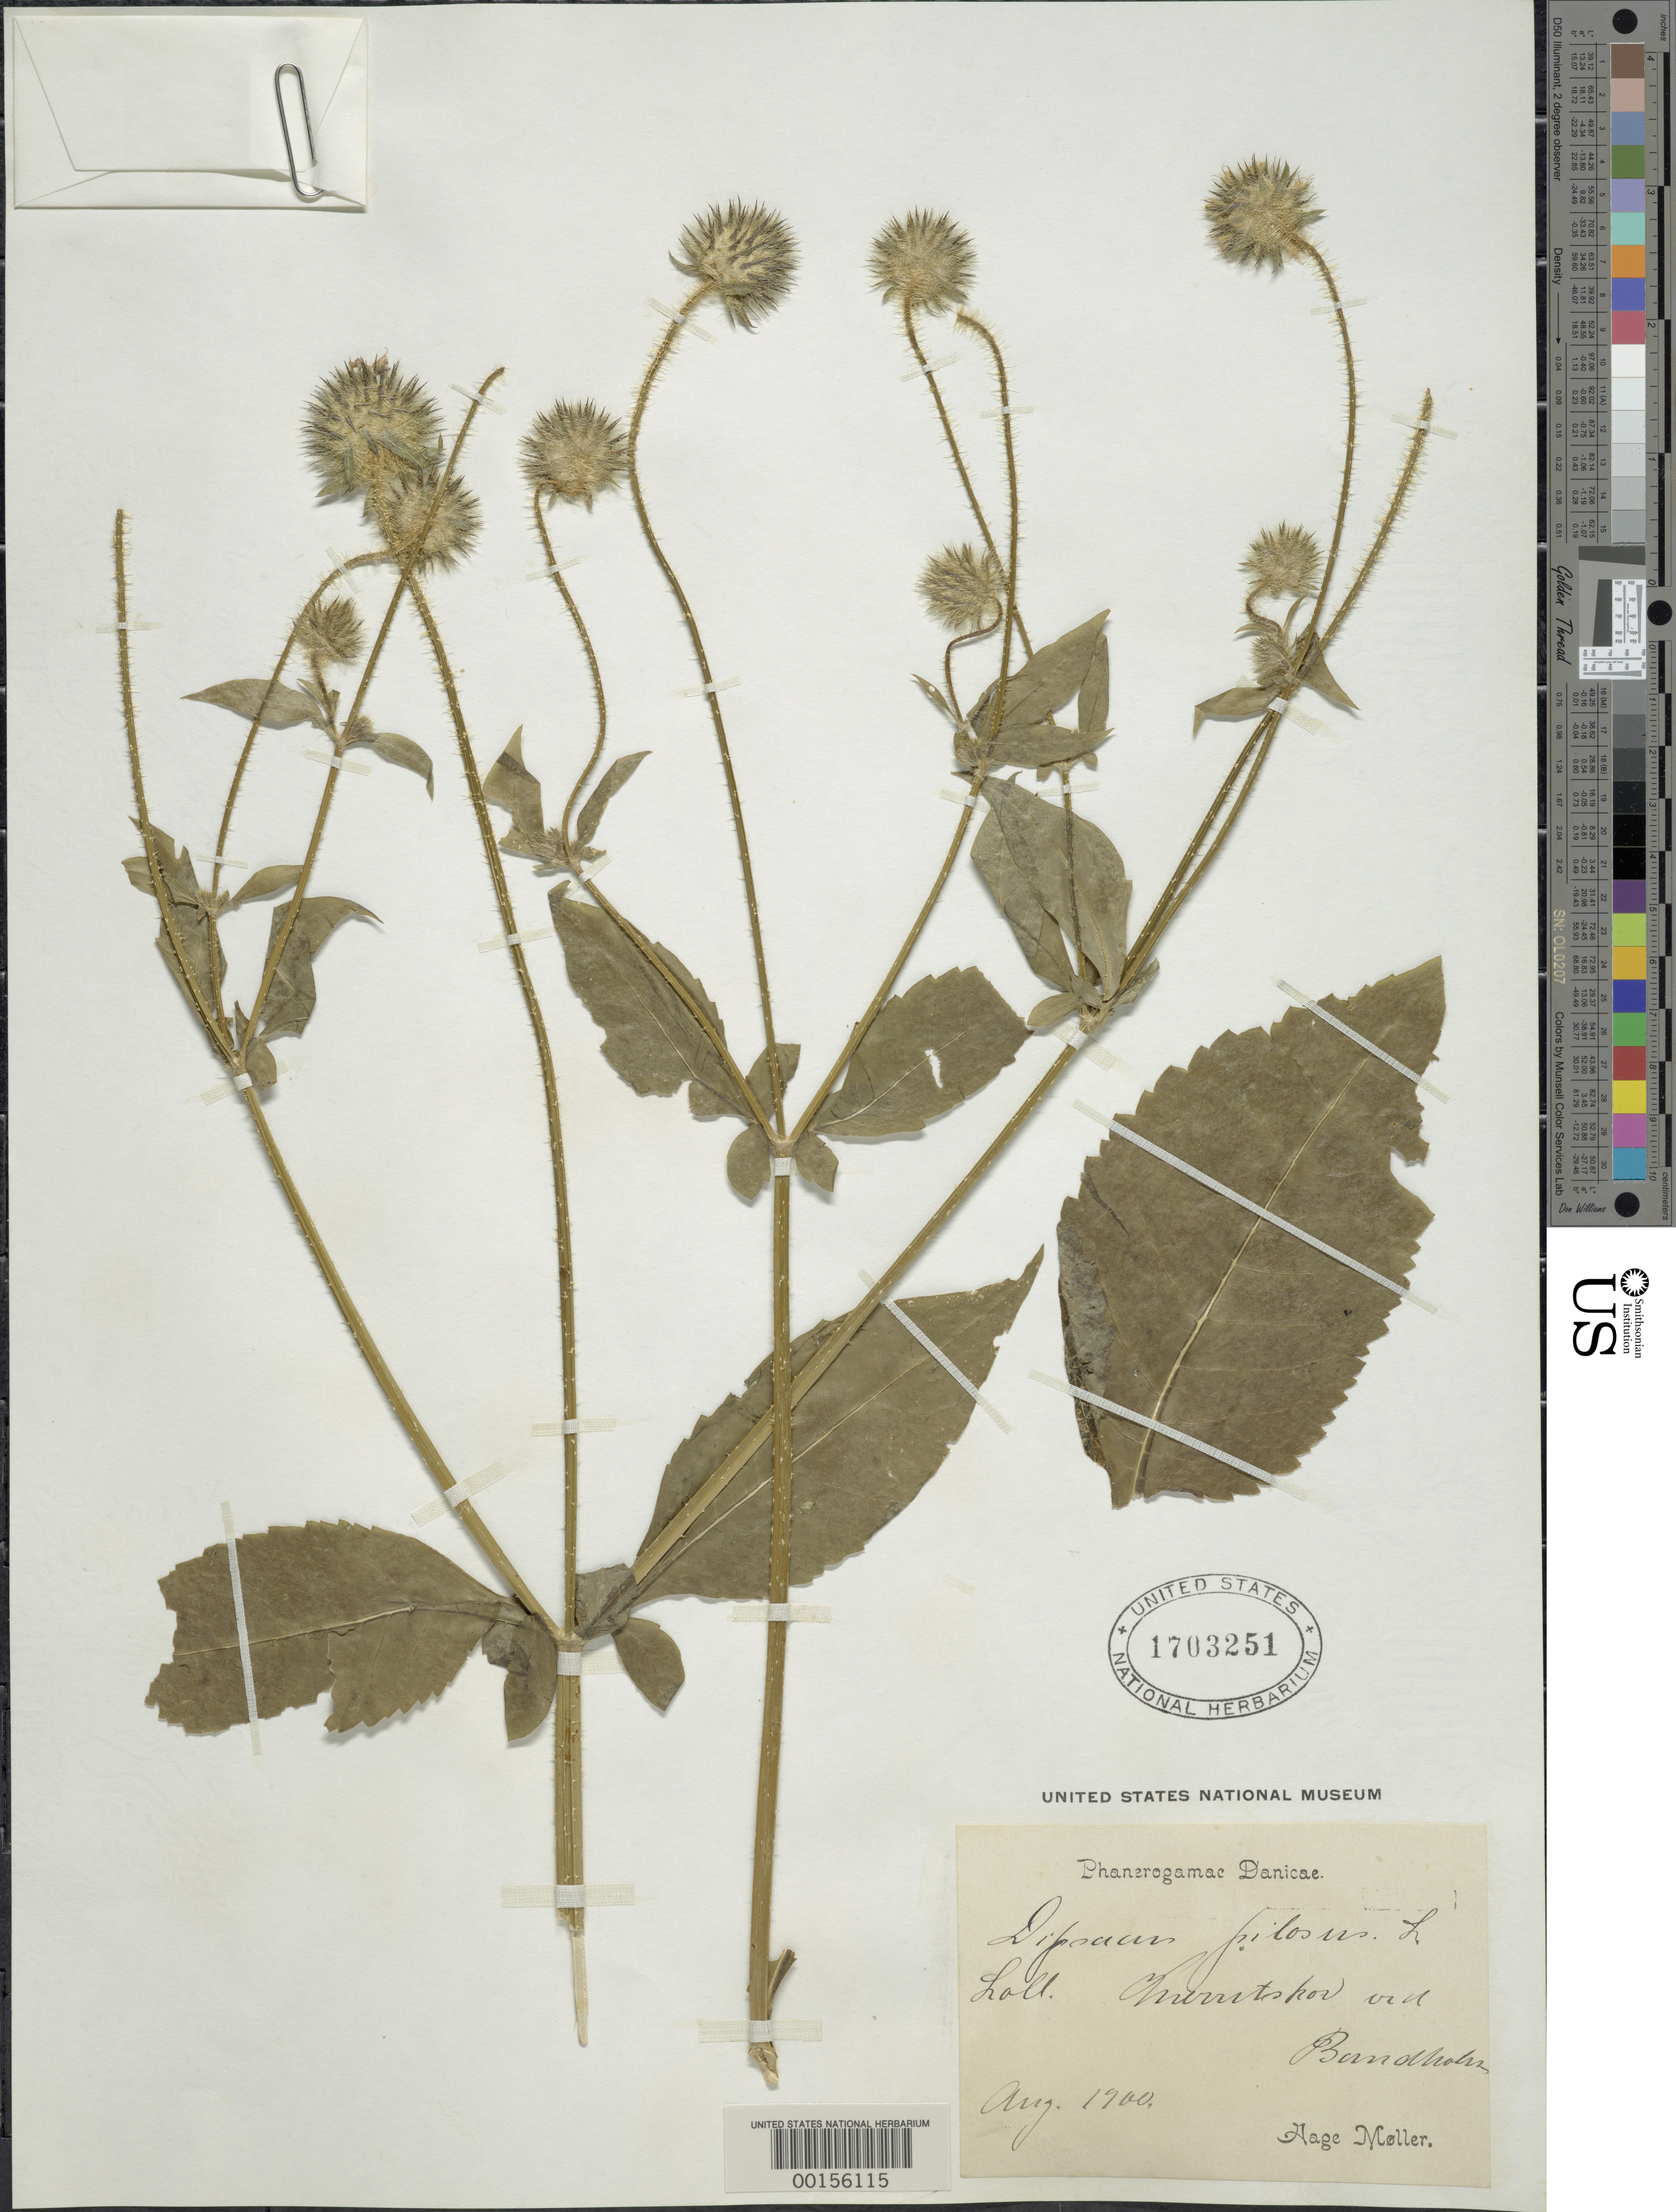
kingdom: Plantae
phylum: Tracheophyta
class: Magnoliopsida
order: Dipsacales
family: Caprifoliaceae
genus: Dipsacus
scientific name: Dipsacus pilosus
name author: L.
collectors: G. Moller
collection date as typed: Aug 1700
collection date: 1700-08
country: Denmark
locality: Bundholm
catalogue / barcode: US 1703251